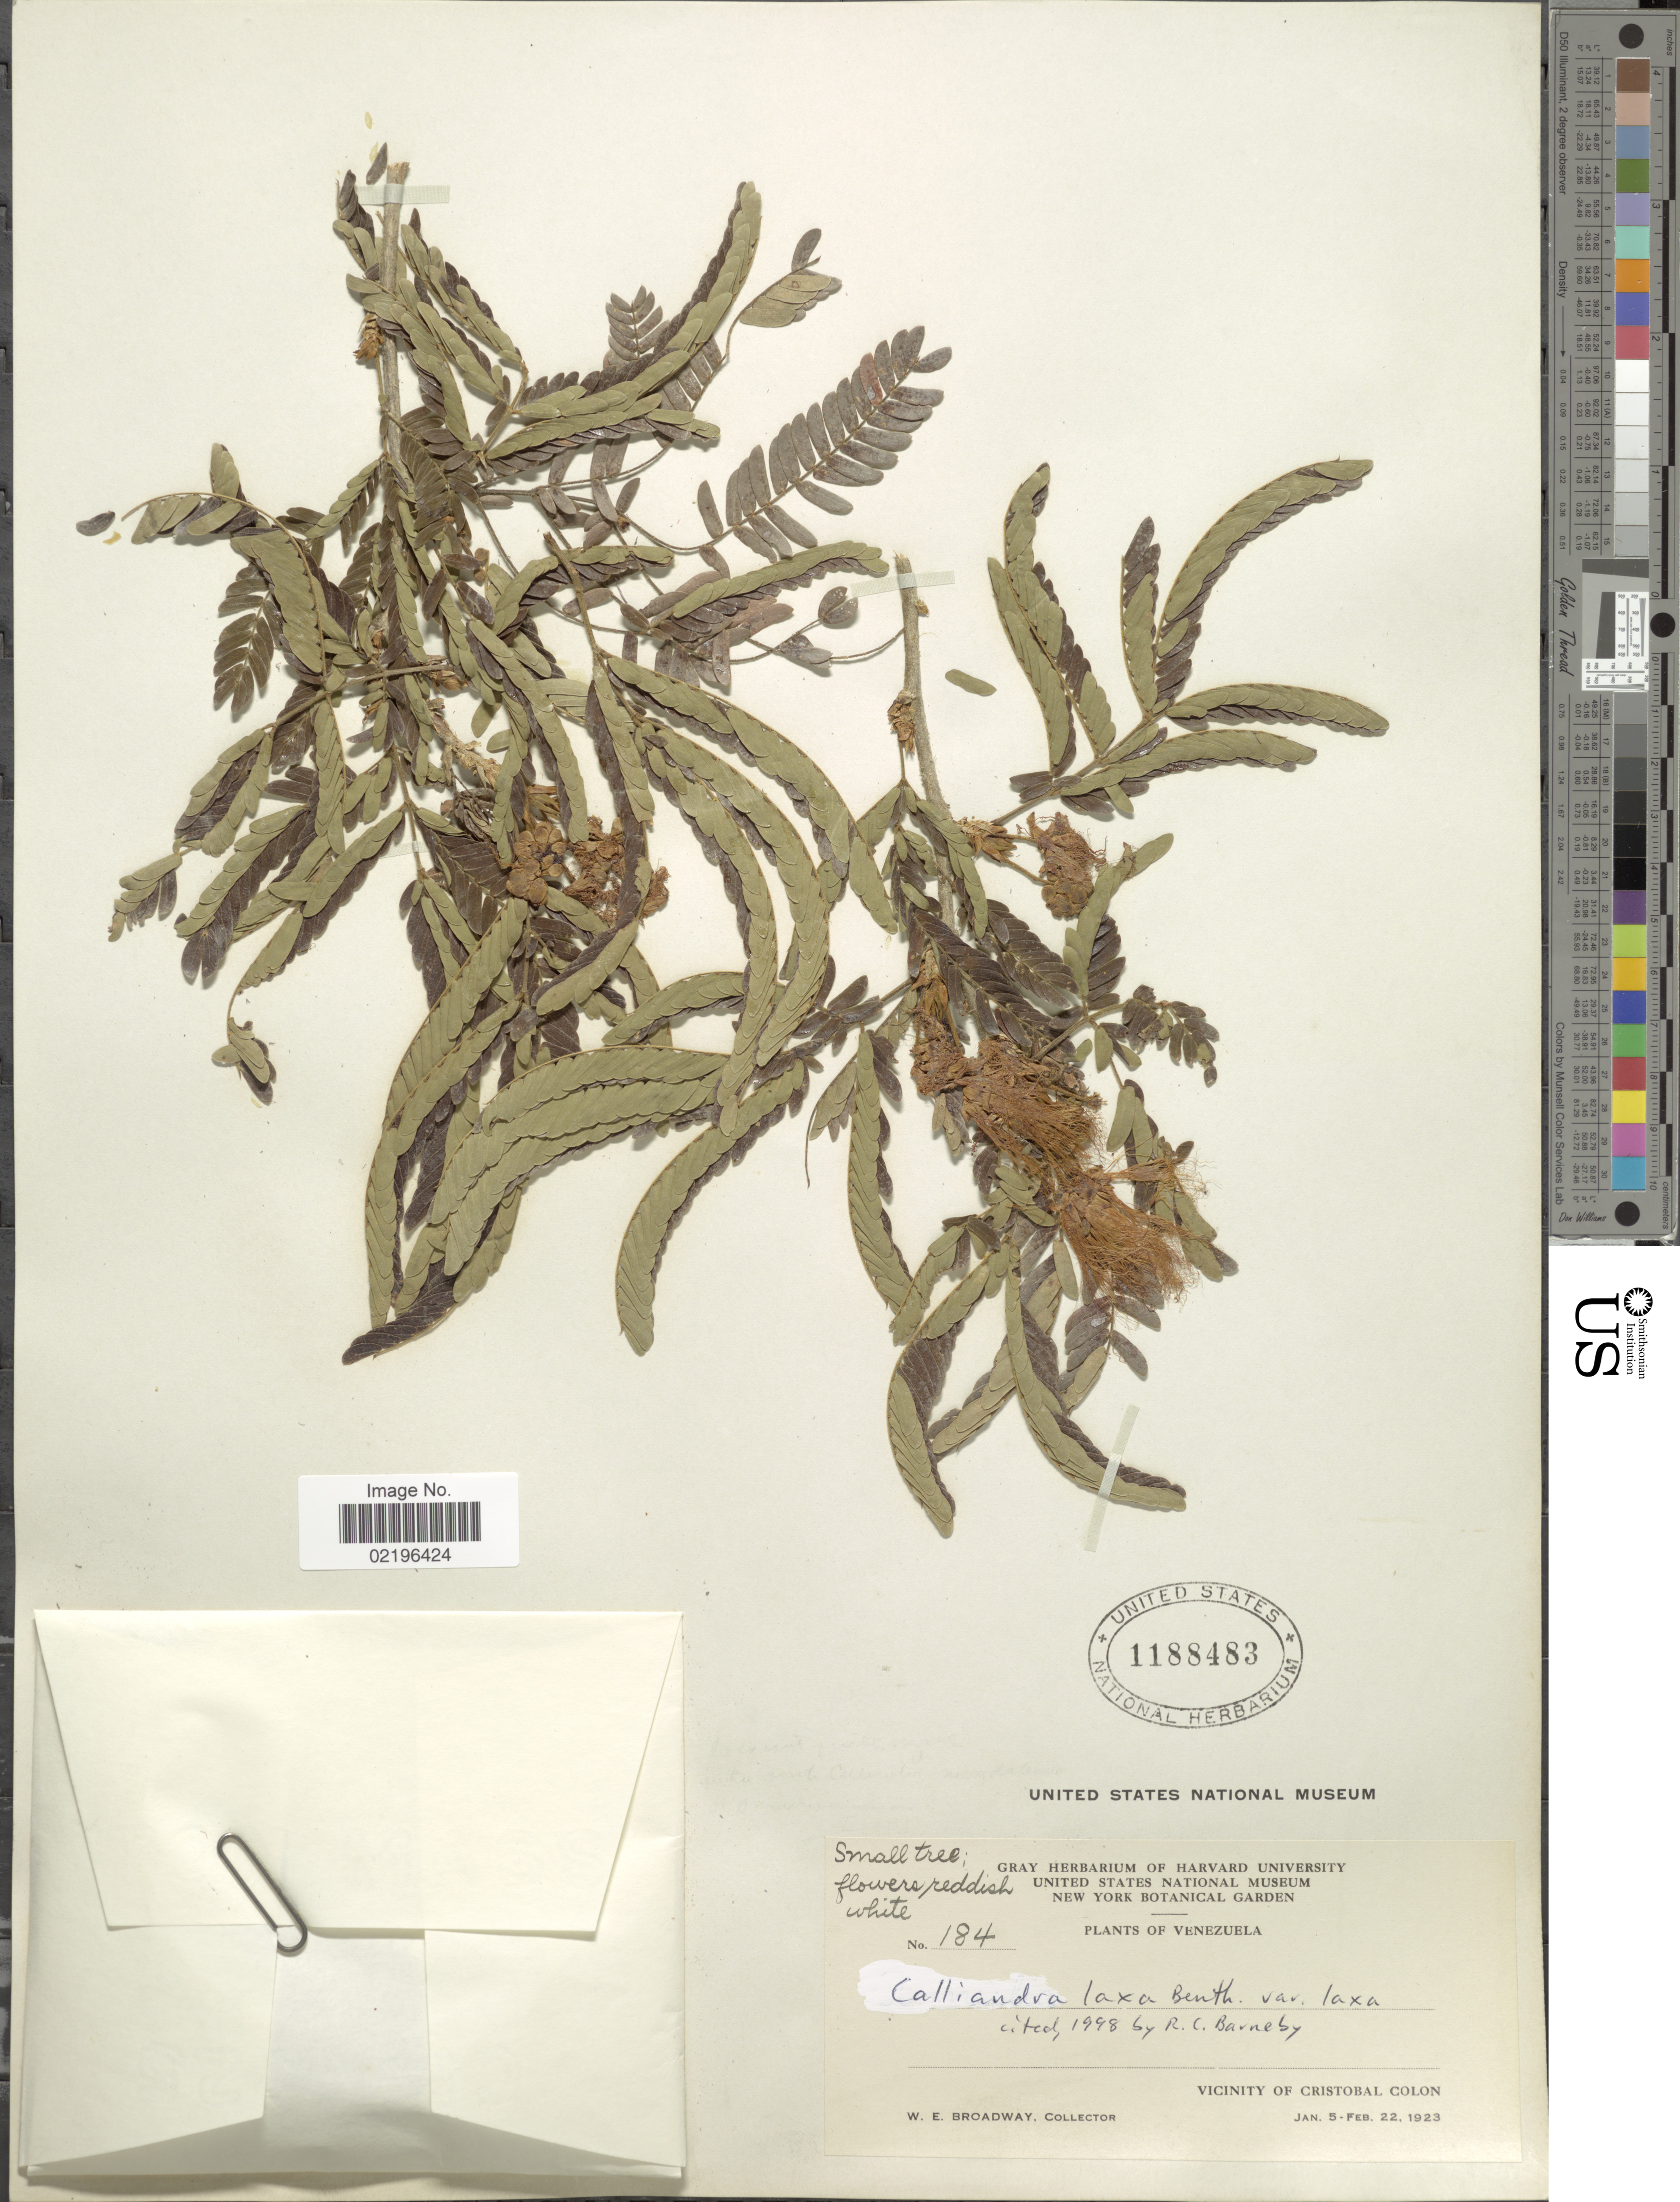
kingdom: Plantae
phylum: Tracheophyta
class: Magnoliopsida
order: Fabales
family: Fabaceae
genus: Calliandra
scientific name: Calliandra laxa var. laxa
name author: (Willd.) Benth.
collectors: W. E. Broadway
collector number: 184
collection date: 1923-01-05/1923-02-22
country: Venezuela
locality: Vicinity of Cristobal Colon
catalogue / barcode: US 1188483